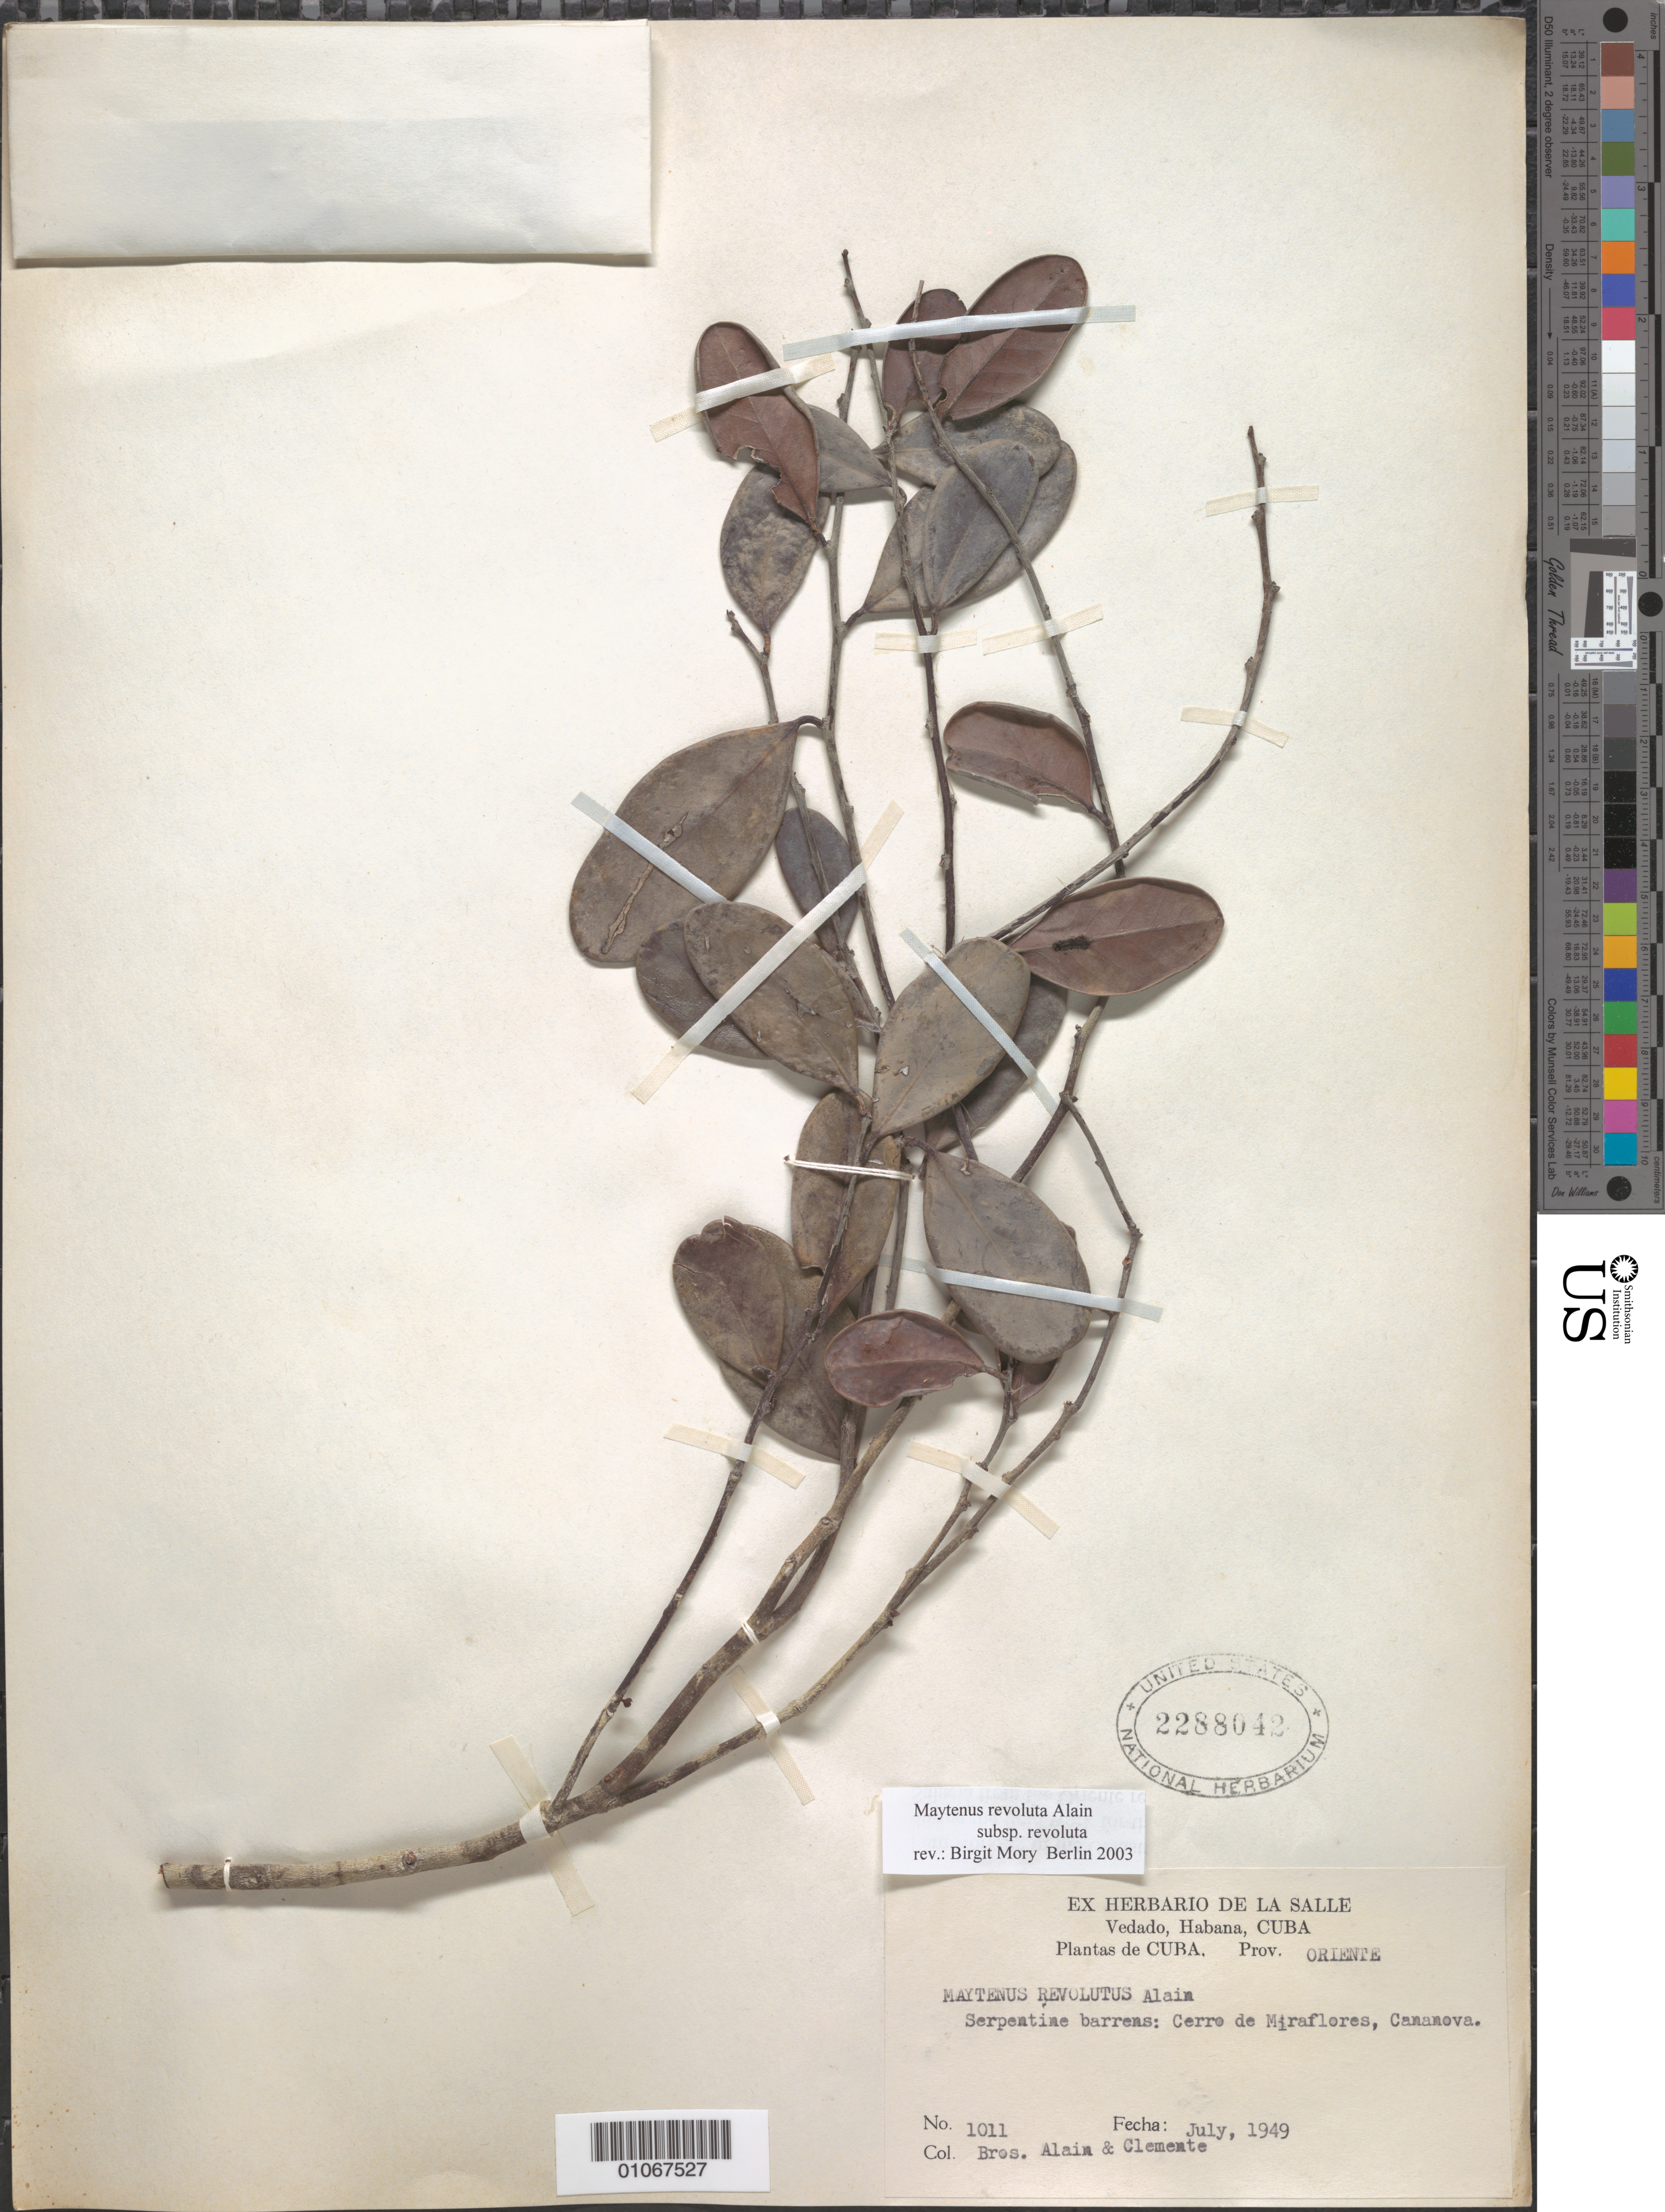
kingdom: Plantae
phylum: Tracheophyta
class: Magnoliopsida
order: Celastrales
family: Celastraceae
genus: Maytenus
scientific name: Maytenus revoluta subsp. revoluta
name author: Alain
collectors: A. H. Liogier & Bro. Clemente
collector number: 1011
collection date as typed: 01 Jul 1949 to 31 Jul 1949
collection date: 1949-07-01/1949-07-31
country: Cuba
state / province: Oriente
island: Cuba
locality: Serpentine barrensa, Cerro de Miraflores, Cananova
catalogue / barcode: US 2288042